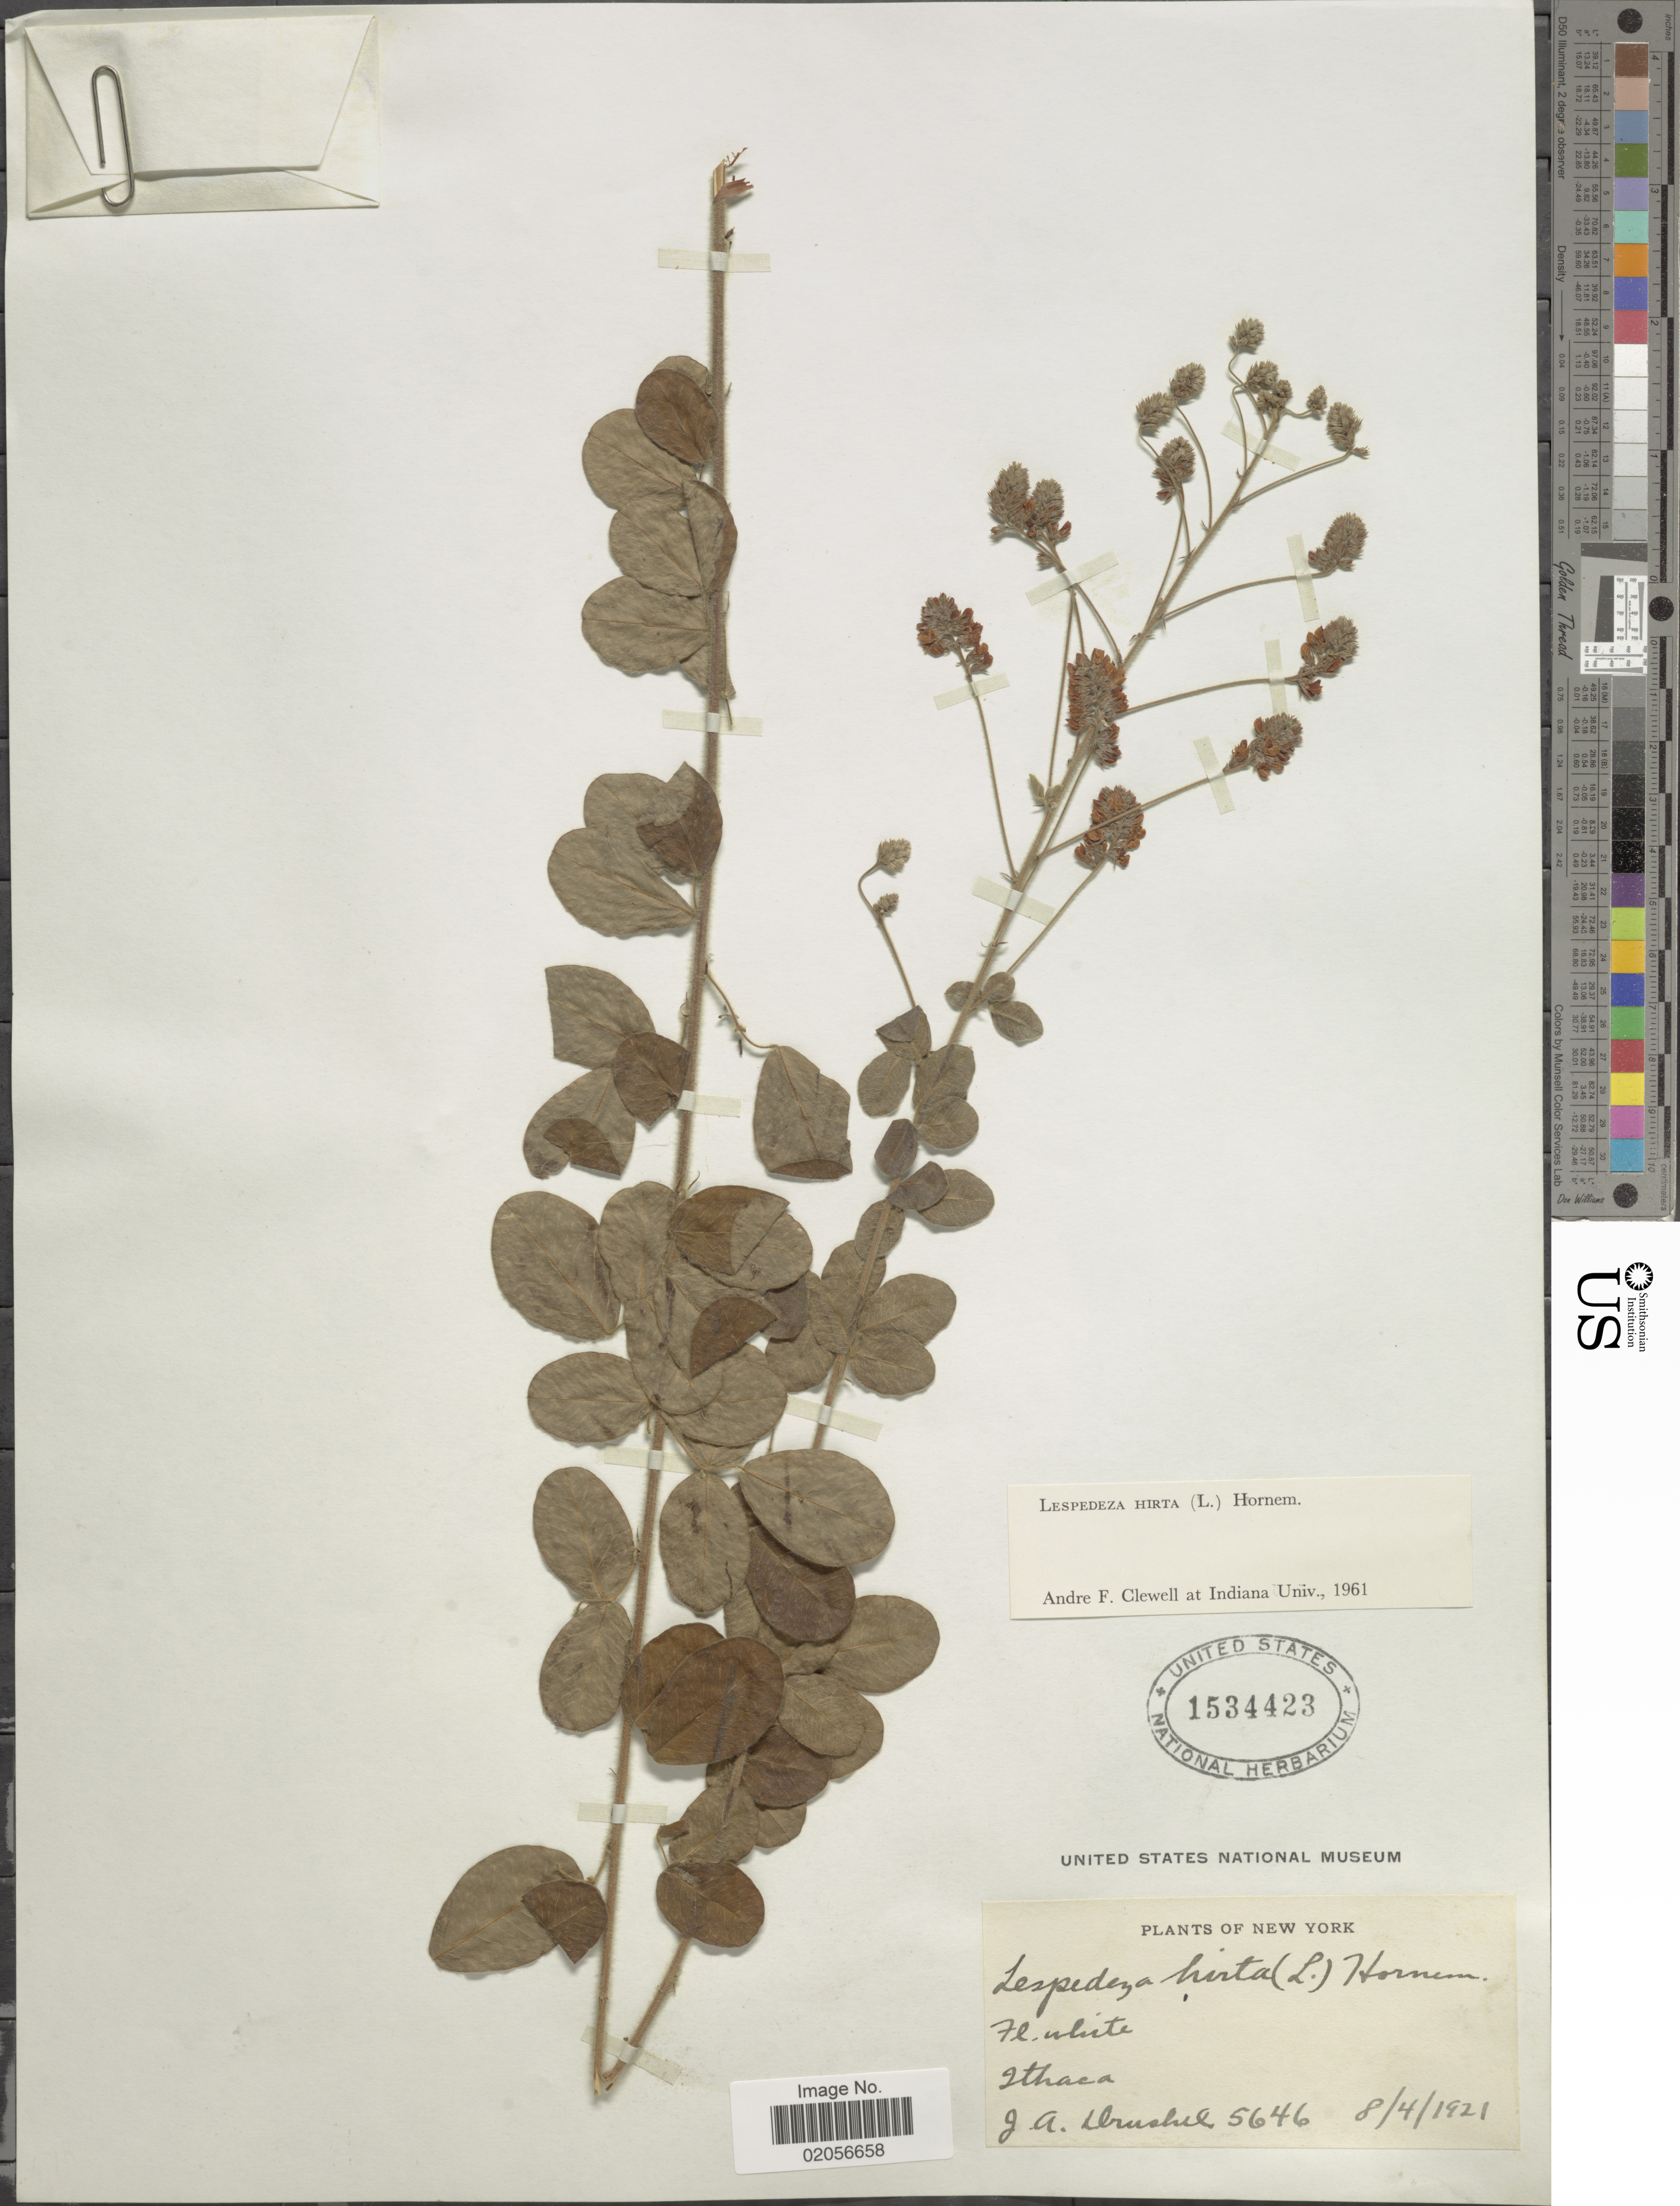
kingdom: Plantae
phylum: Tracheophyta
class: Magnoliopsida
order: Fabales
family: Fabaceae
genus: Lespedeza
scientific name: Lespedeza hirta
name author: (L.) Hornem.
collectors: J. A. Drushel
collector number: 5646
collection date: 1921-08-04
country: United States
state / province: New York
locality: Ithaca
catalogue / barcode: US 1534423